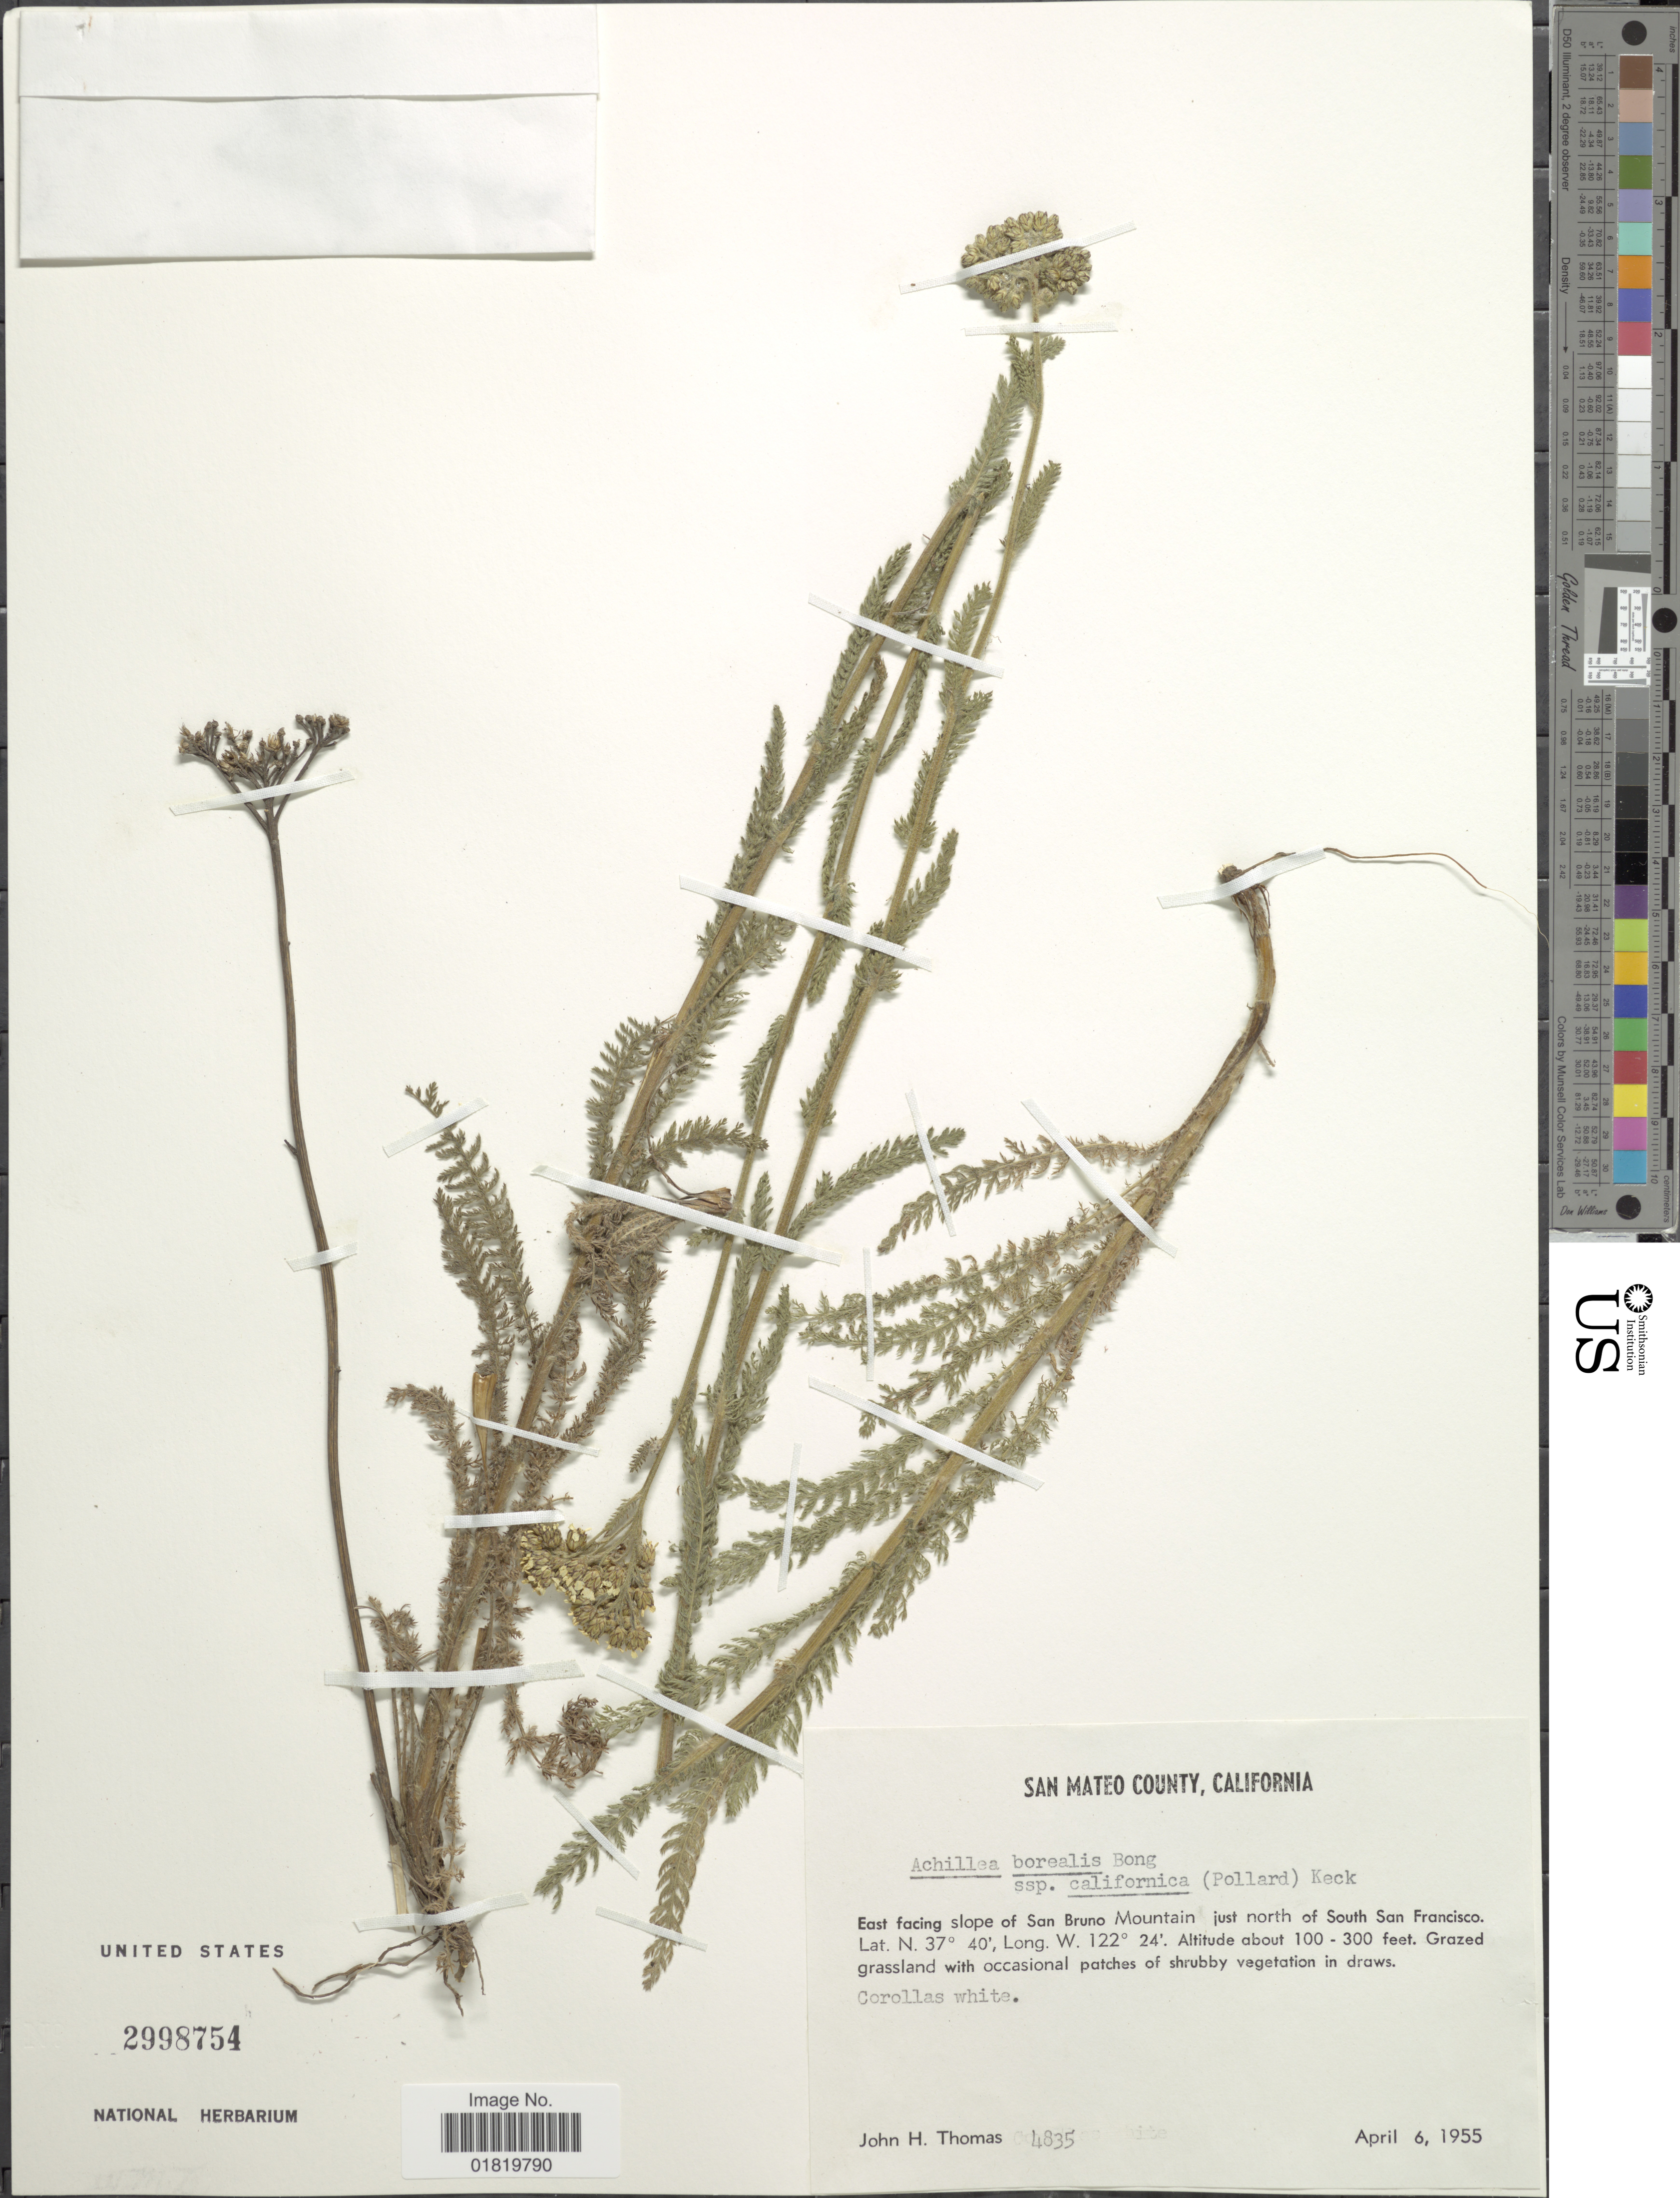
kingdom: Plantae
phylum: Tracheophyta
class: Magnoliopsida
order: Asterales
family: Asteraceae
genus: Achillea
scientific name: Achillea borealis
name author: Bong.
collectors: J. H. Thomas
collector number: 4835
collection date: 1955-04-06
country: United States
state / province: California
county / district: San Mateo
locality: San Mateo County, California. East facing slope of San Bruno Mountain just north of South San Francisco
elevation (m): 30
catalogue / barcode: US 2998754